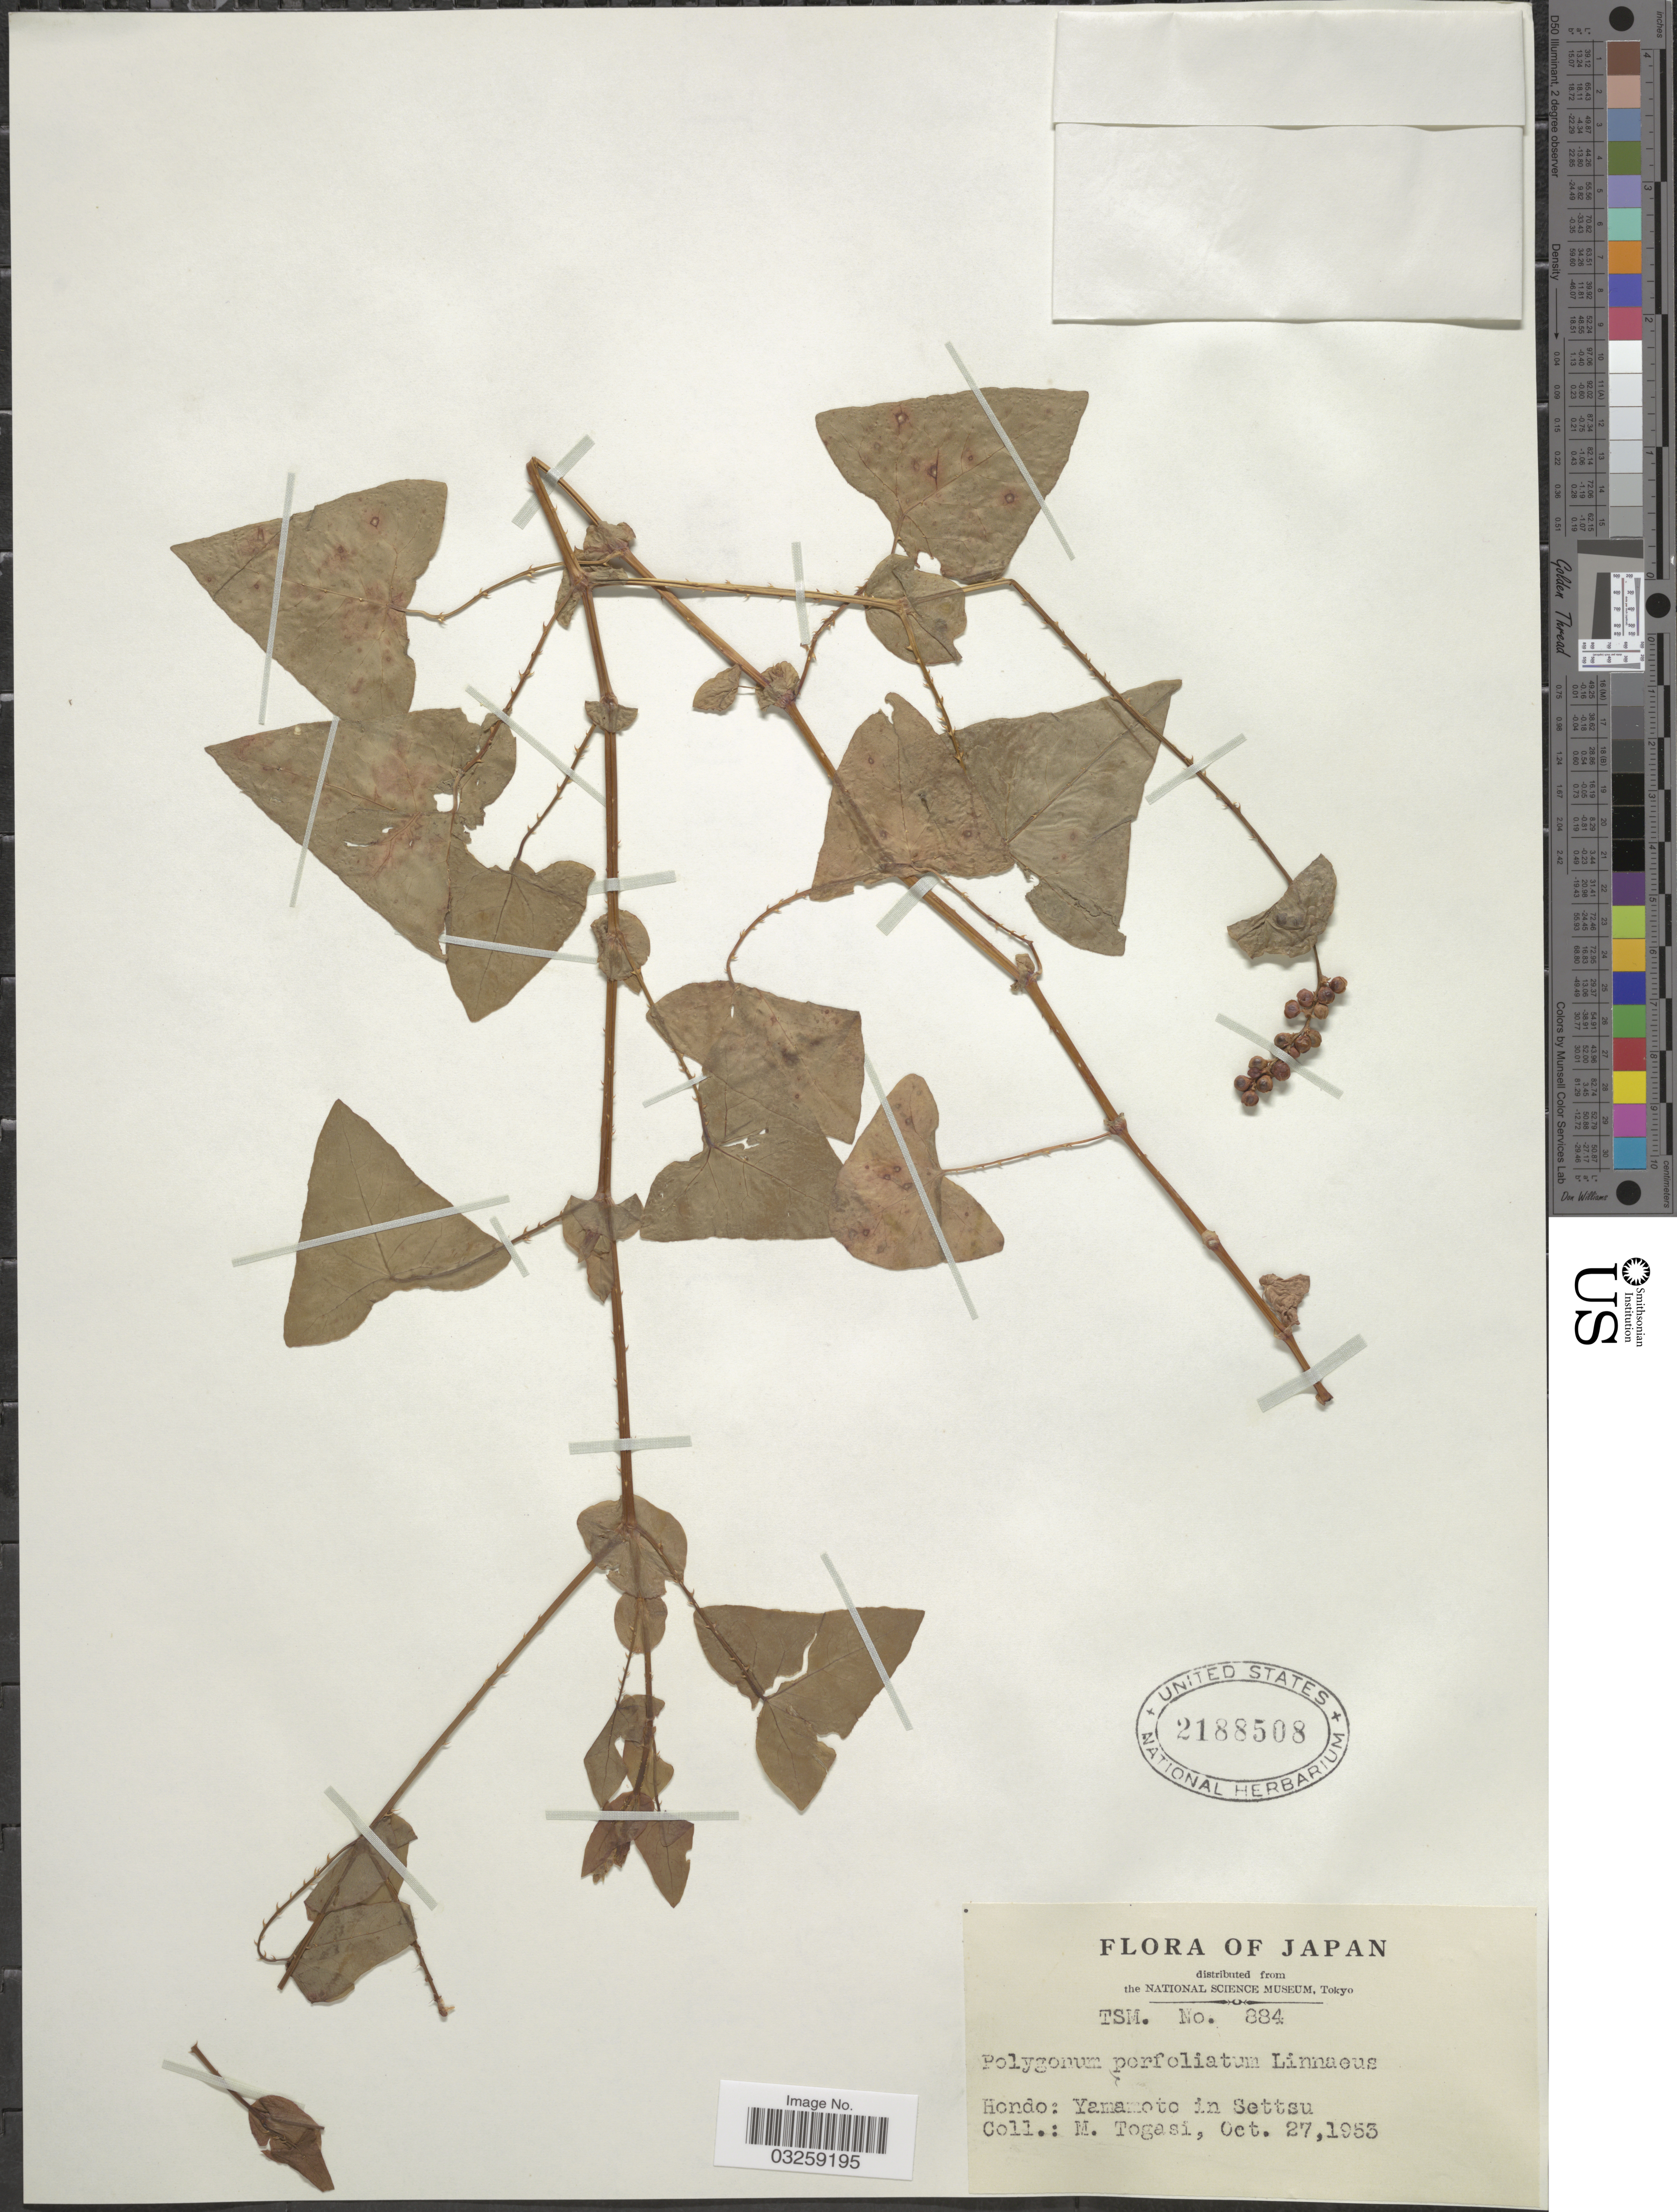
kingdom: Plantae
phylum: Tracheophyta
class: Magnoliopsida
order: Caryophyllales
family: Polygonaceae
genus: Polygonum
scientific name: Polygonum perfoliatum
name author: L.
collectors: M. Togashi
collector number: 884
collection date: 1953-10-27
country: Japan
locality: Hondo: Yamamoto in Settsu.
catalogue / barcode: US 2188508